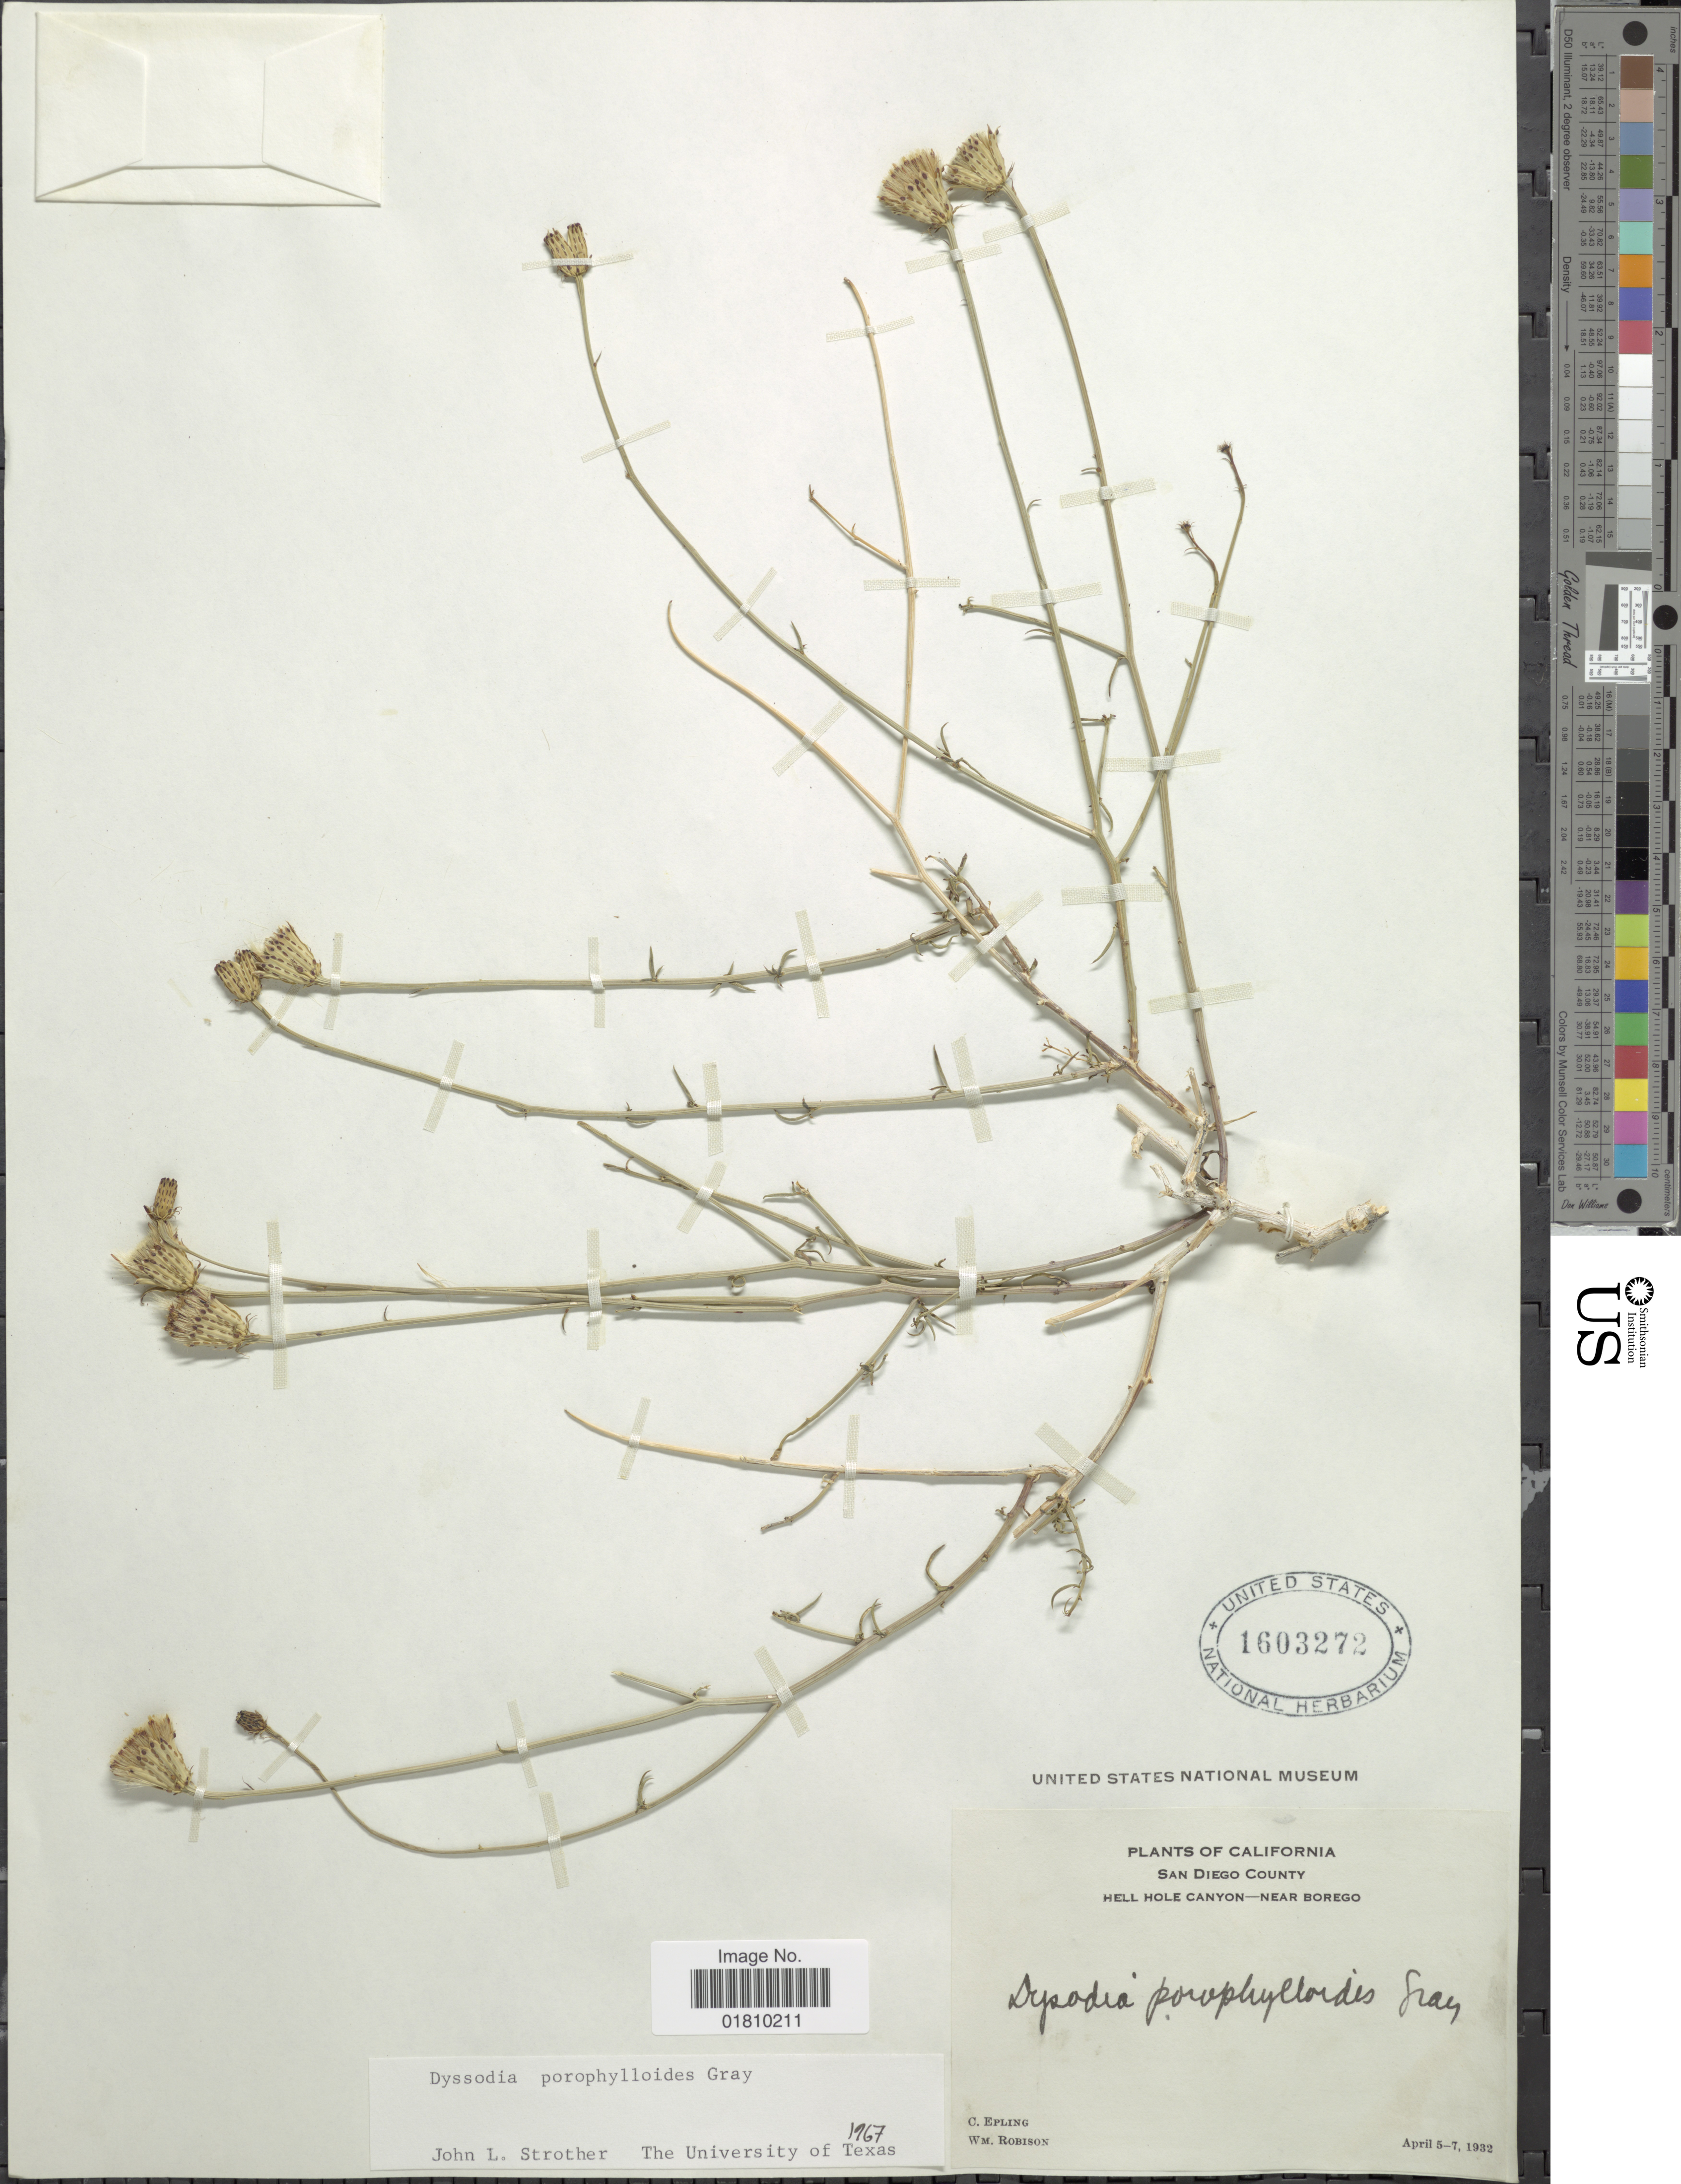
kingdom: Plantae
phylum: Tracheophyta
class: Magnoliopsida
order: Asterales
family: Asteraceae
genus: Adenophyllum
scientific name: Adenophyllum porophylloides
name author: (A. Gray) Strother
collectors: C. C. Epling & W. Robison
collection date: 1932-04-05/1932-04-07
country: United States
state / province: California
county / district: San Diego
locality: San Diego County, Hell Hole canyon, near Borego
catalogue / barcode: US 1603272